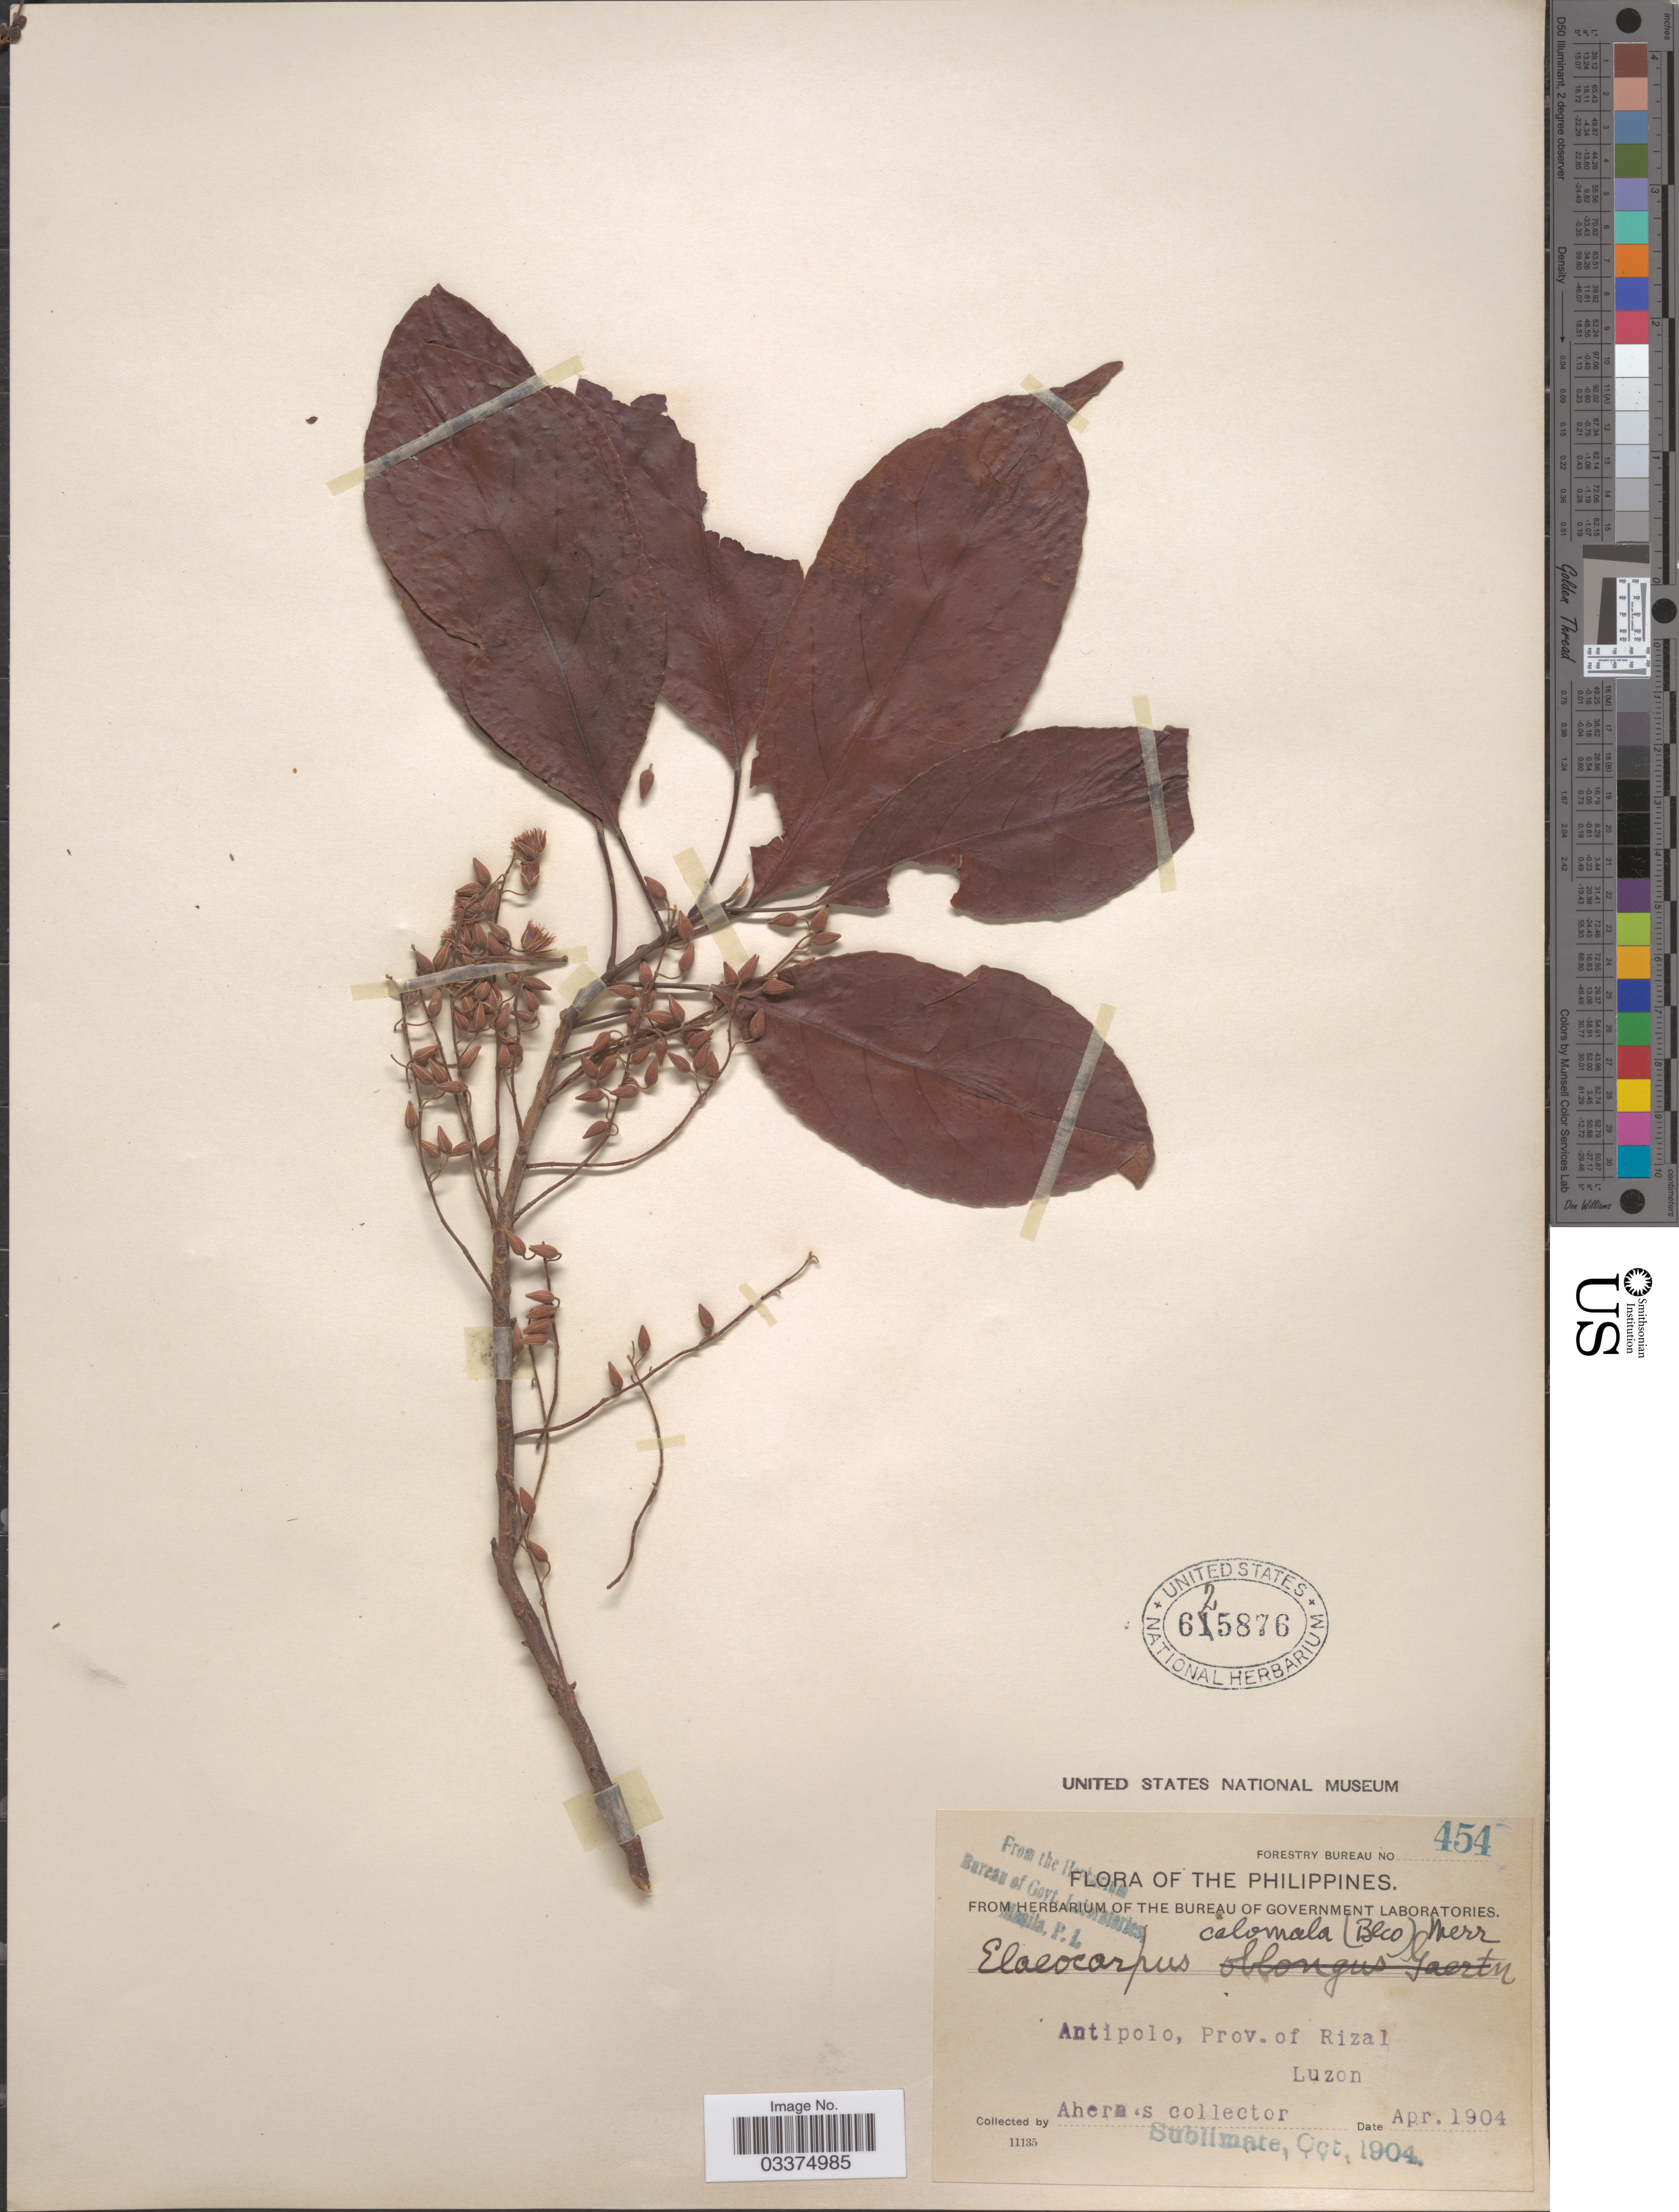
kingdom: Plantae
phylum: Tracheophyta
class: Magnoliopsida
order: Oxalidales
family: Elaeocarpaceae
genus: Elaeocarpus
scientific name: Elaeocarpus calomala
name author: (Blanco) Merr.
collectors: Ahern's collector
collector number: Forestry Bureau 454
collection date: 1904-04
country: Philippines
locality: Antipolo, Prov. of Rizal. Luzon.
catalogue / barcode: US 625876